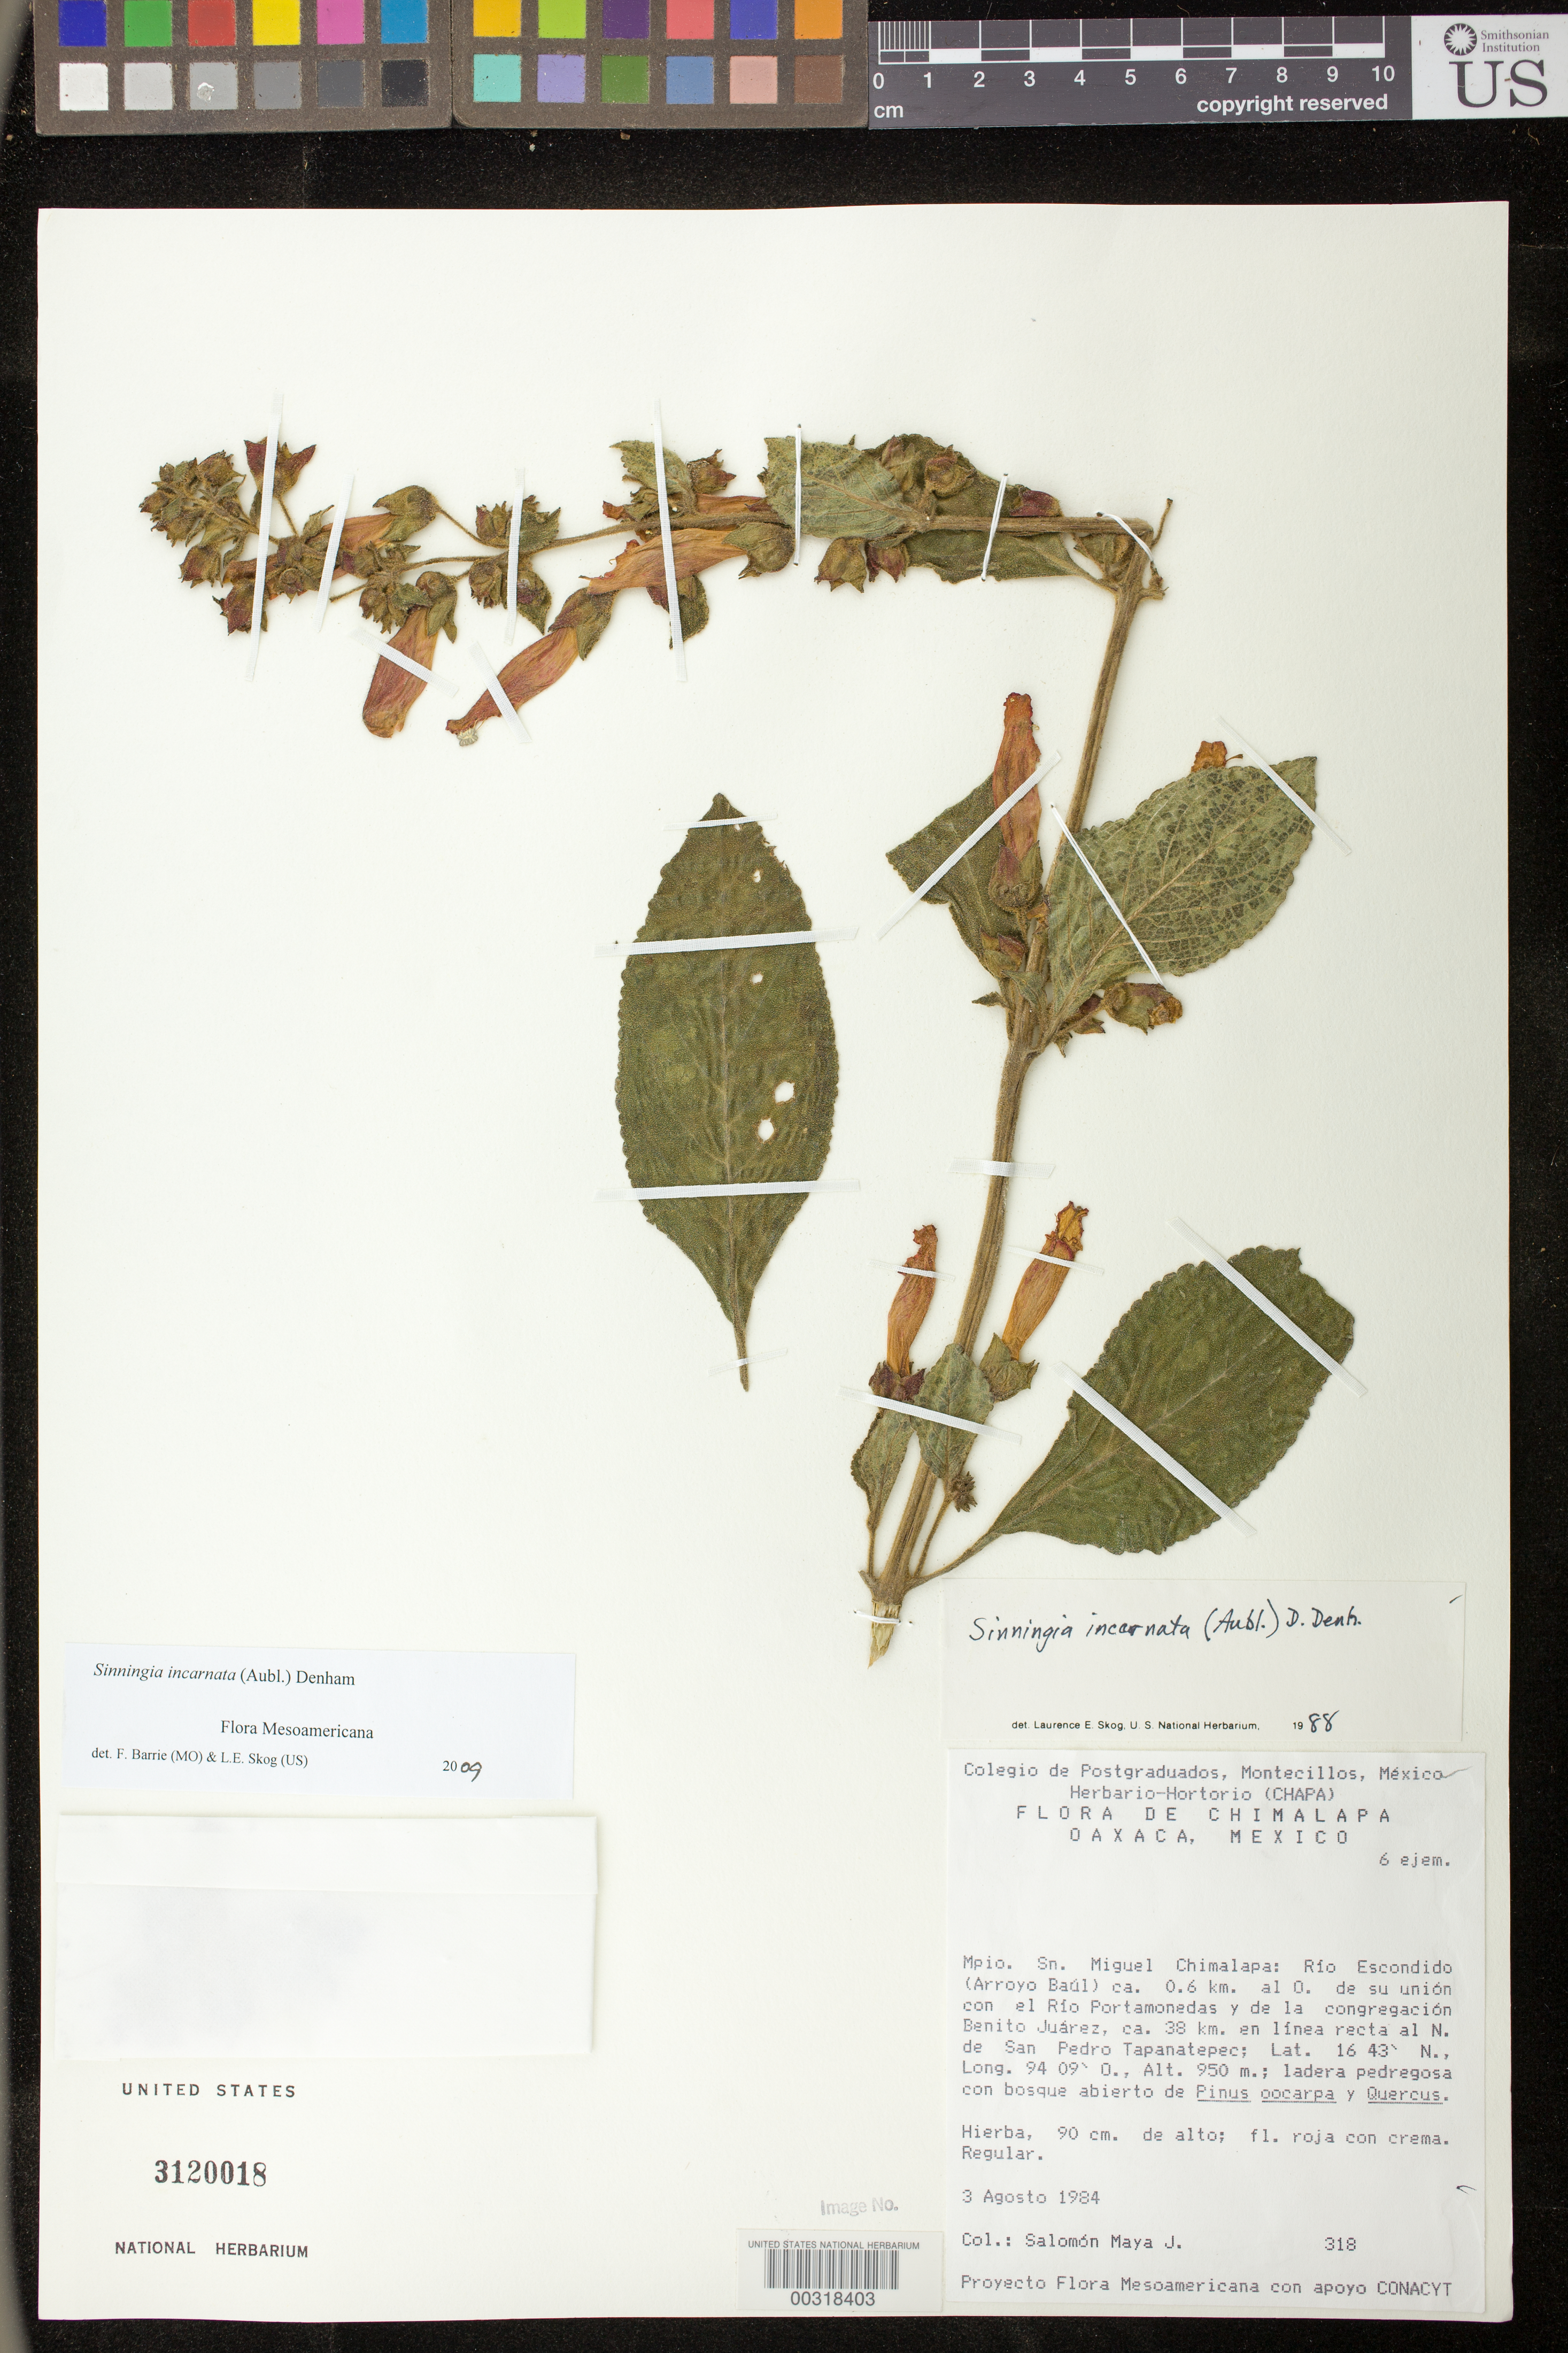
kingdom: Plantae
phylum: Tracheophyta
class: Magnoliopsida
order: Lamiales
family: Gesneriaceae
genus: Sinningia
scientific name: Sinningia incarnata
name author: (Aubl.) D.L. Denham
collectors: S. Maya J.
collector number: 318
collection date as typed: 03 Aug 1984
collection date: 1984-08-03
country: Mexico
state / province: Oaxaca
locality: Mun. of Sn. Miguel Chimalapa, Rio Escondido (Arroyo Baul) ca 0.6 km W of its union with Rio Portamonedas and Benito Juarez...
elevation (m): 950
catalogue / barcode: US 3120018